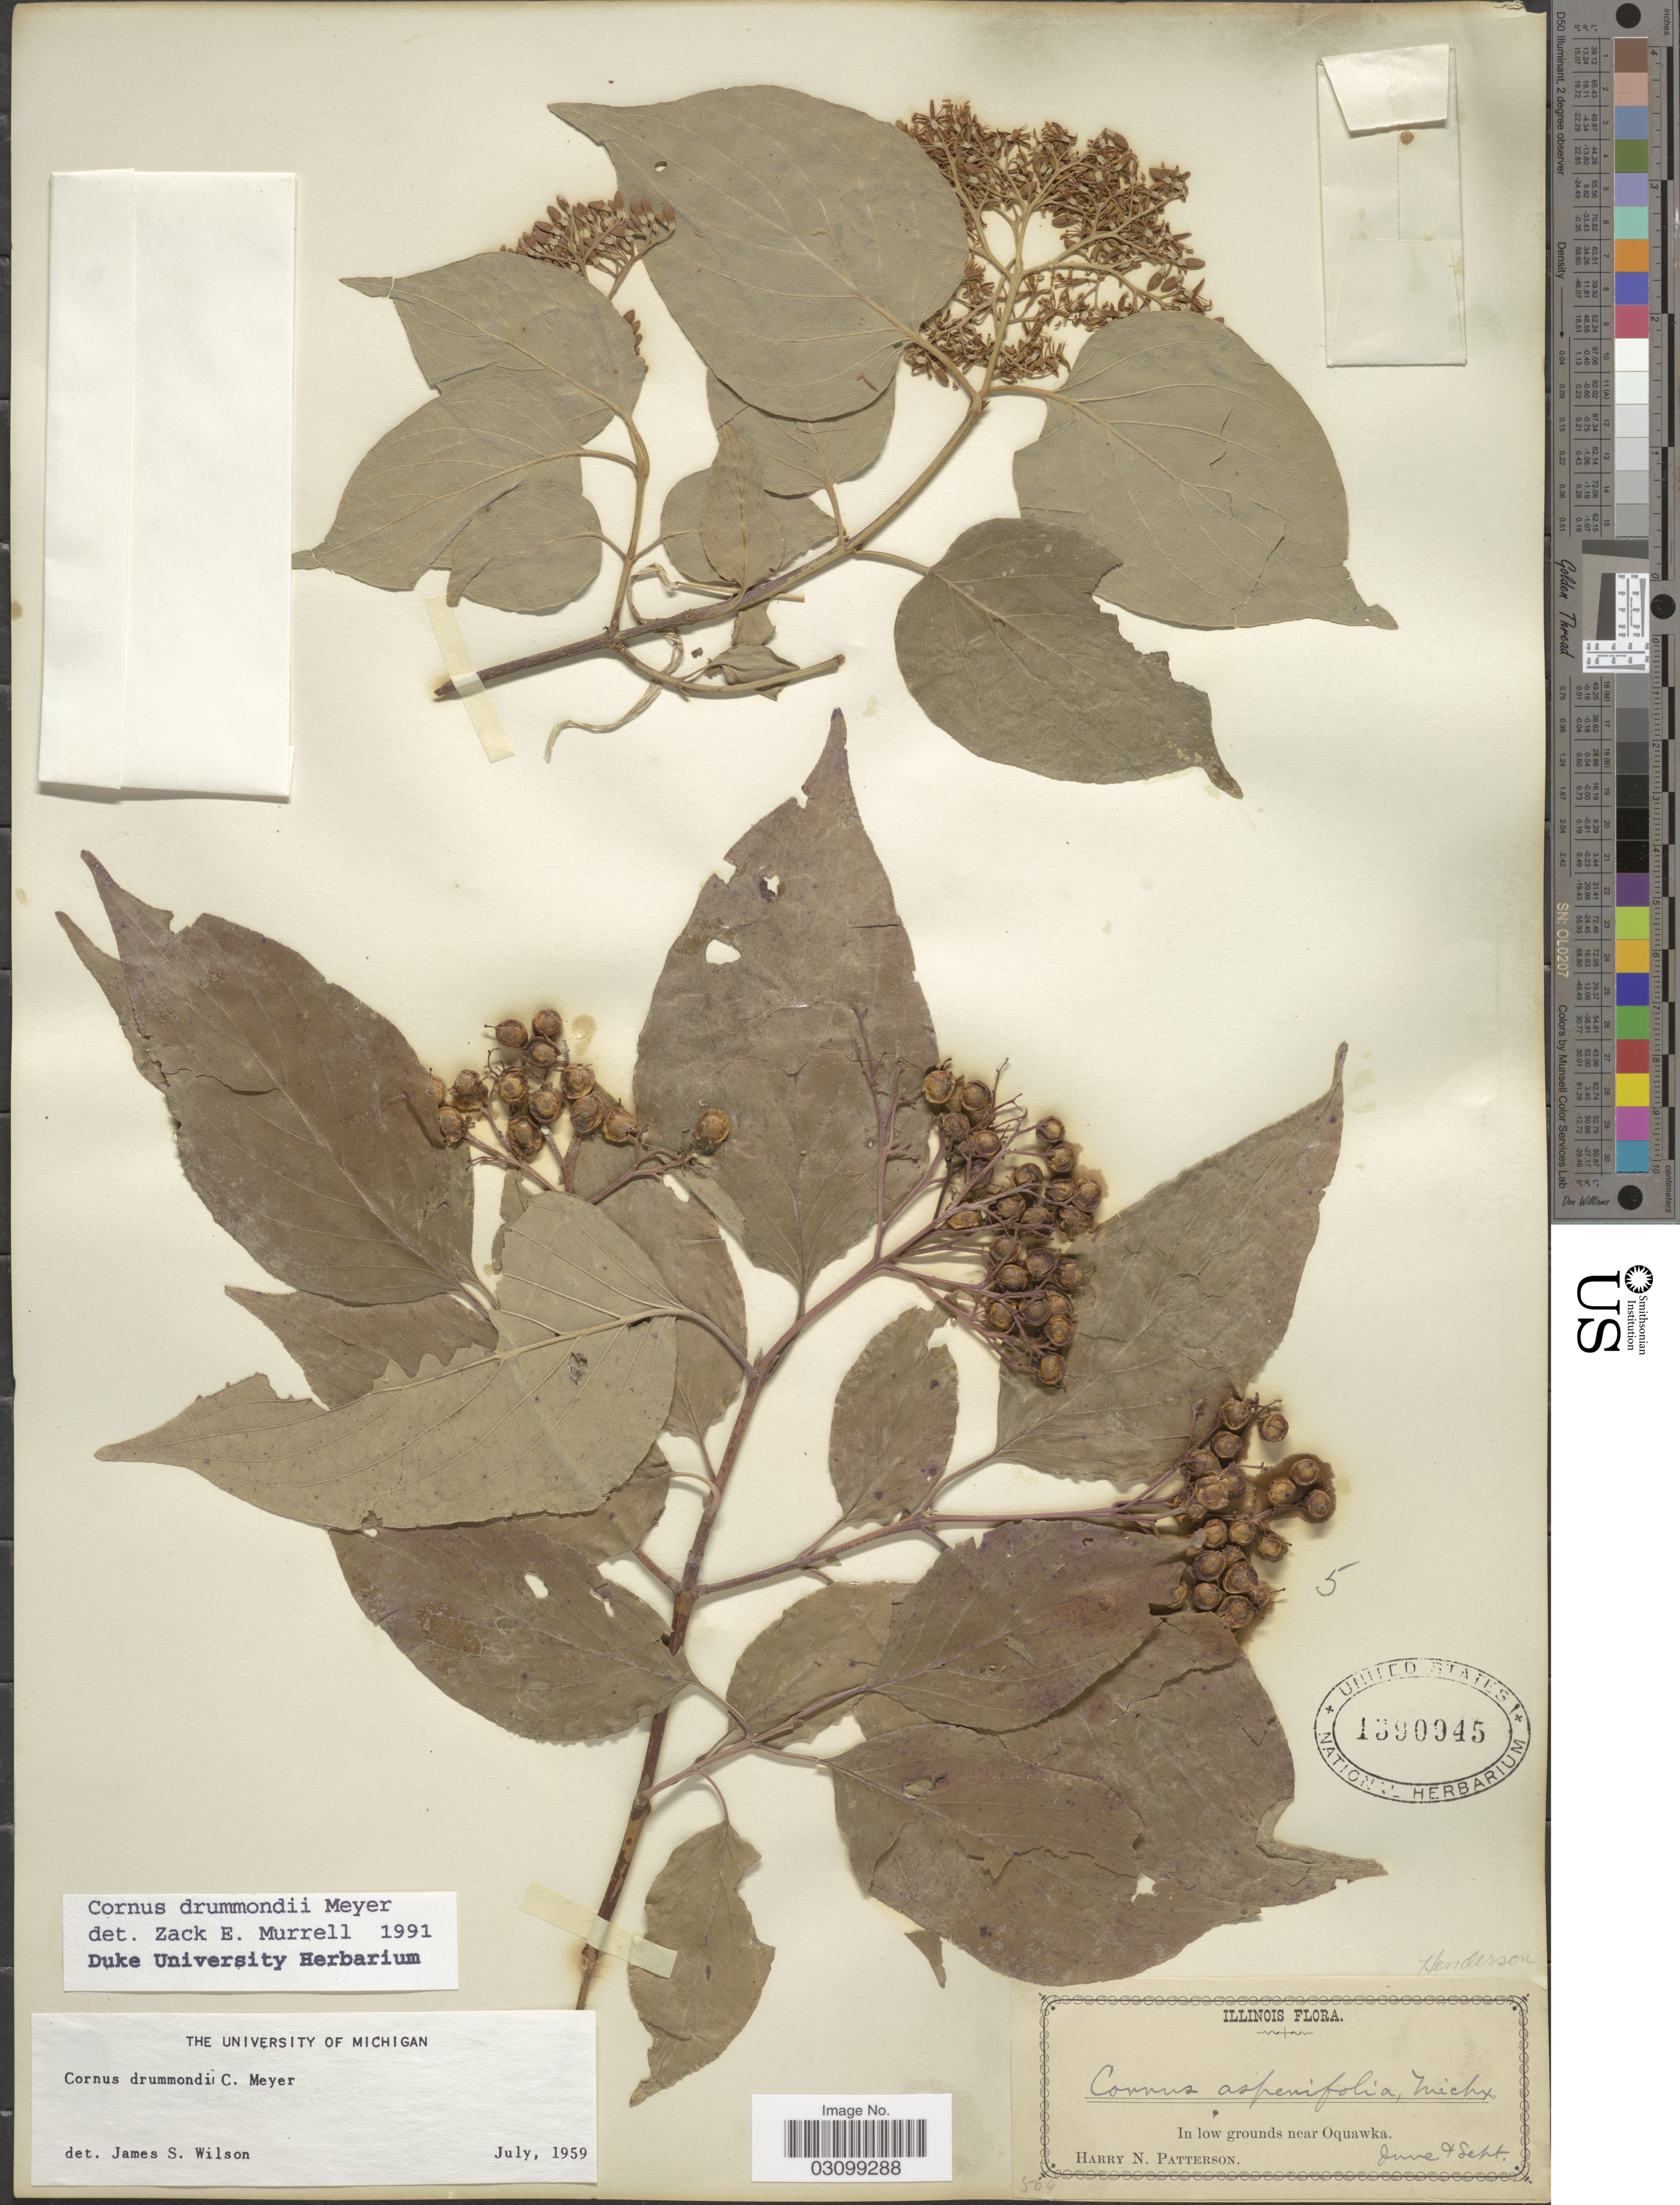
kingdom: Plantae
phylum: Tracheophyta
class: Magnoliopsida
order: Cornales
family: Cornaceae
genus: Cornus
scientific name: Cornus drummondii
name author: C.A. Mey.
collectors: H. N. Patterson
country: United States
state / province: Illinois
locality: In low grounds near Oquawka.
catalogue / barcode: US 1390945